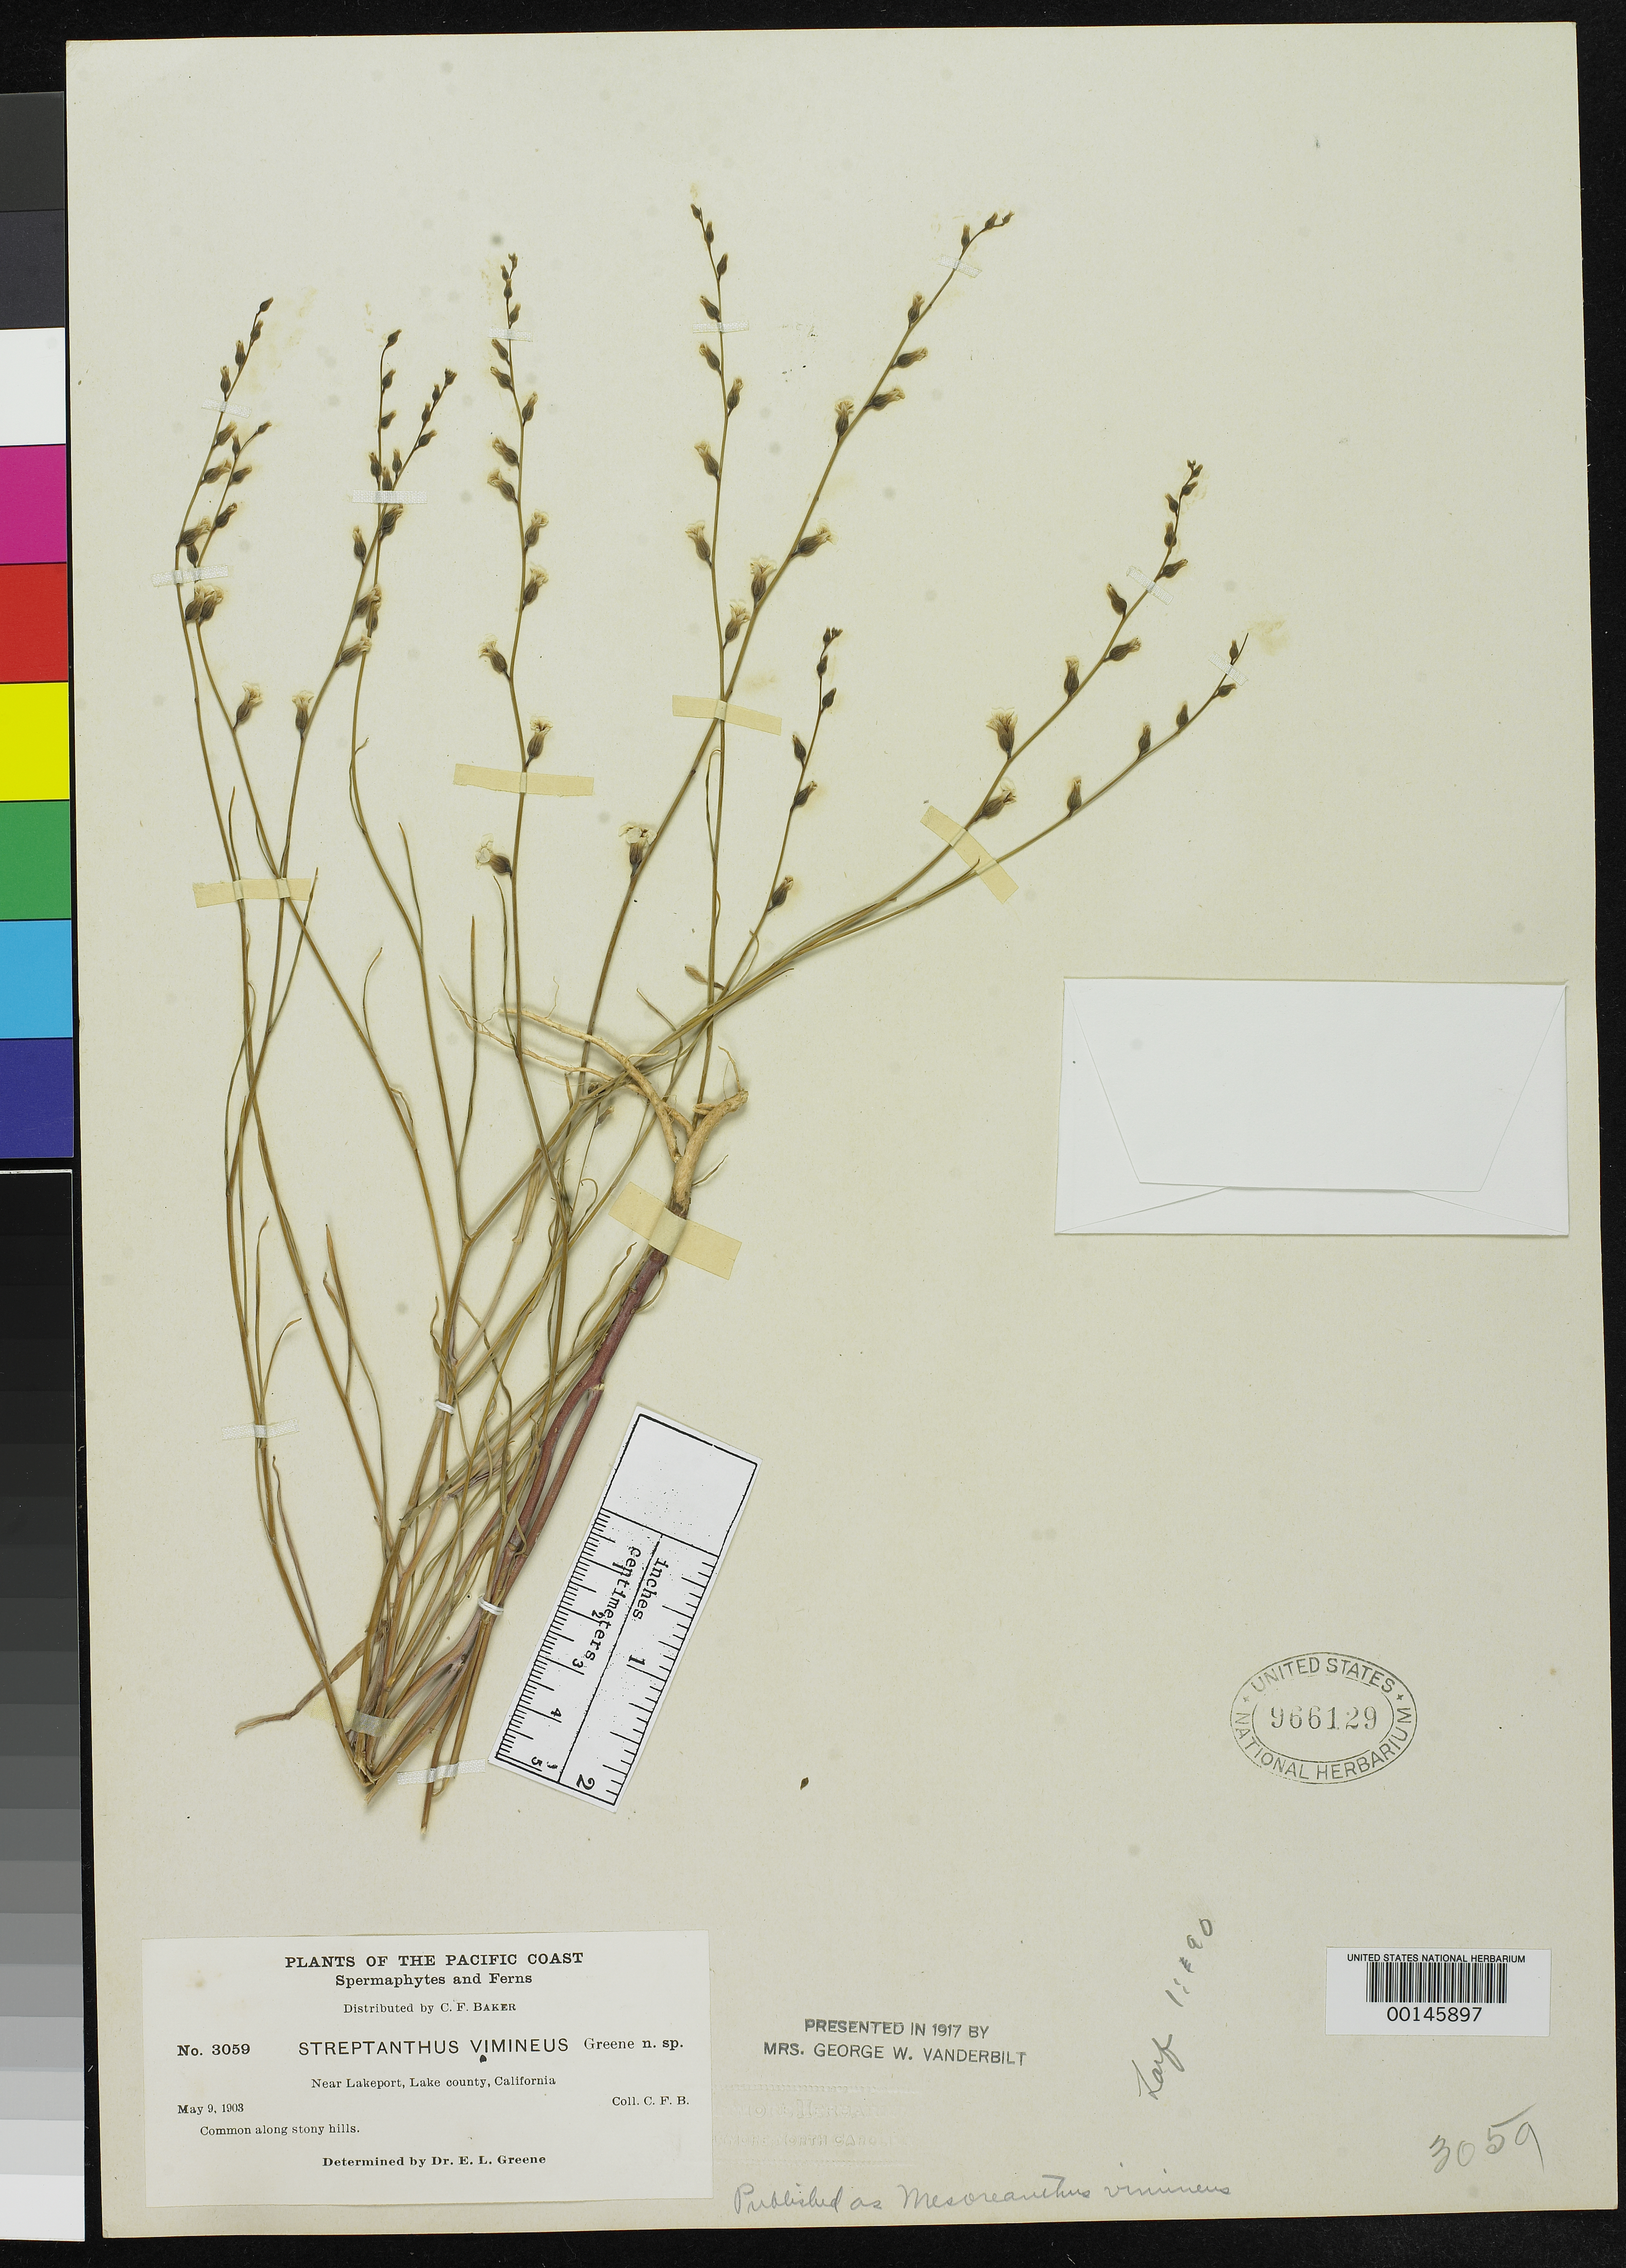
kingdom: Plantae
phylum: Tracheophyta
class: Magnoliopsida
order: Brassicales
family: Brassicaceae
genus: Mesoreanthus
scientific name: Mesoreanthus vimineus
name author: Greene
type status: Isotype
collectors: C. F. Baker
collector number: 3059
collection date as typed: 02 May 1903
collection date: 1903-05-02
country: United States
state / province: California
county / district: Lake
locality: Near Lakeport.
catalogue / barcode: US 966129